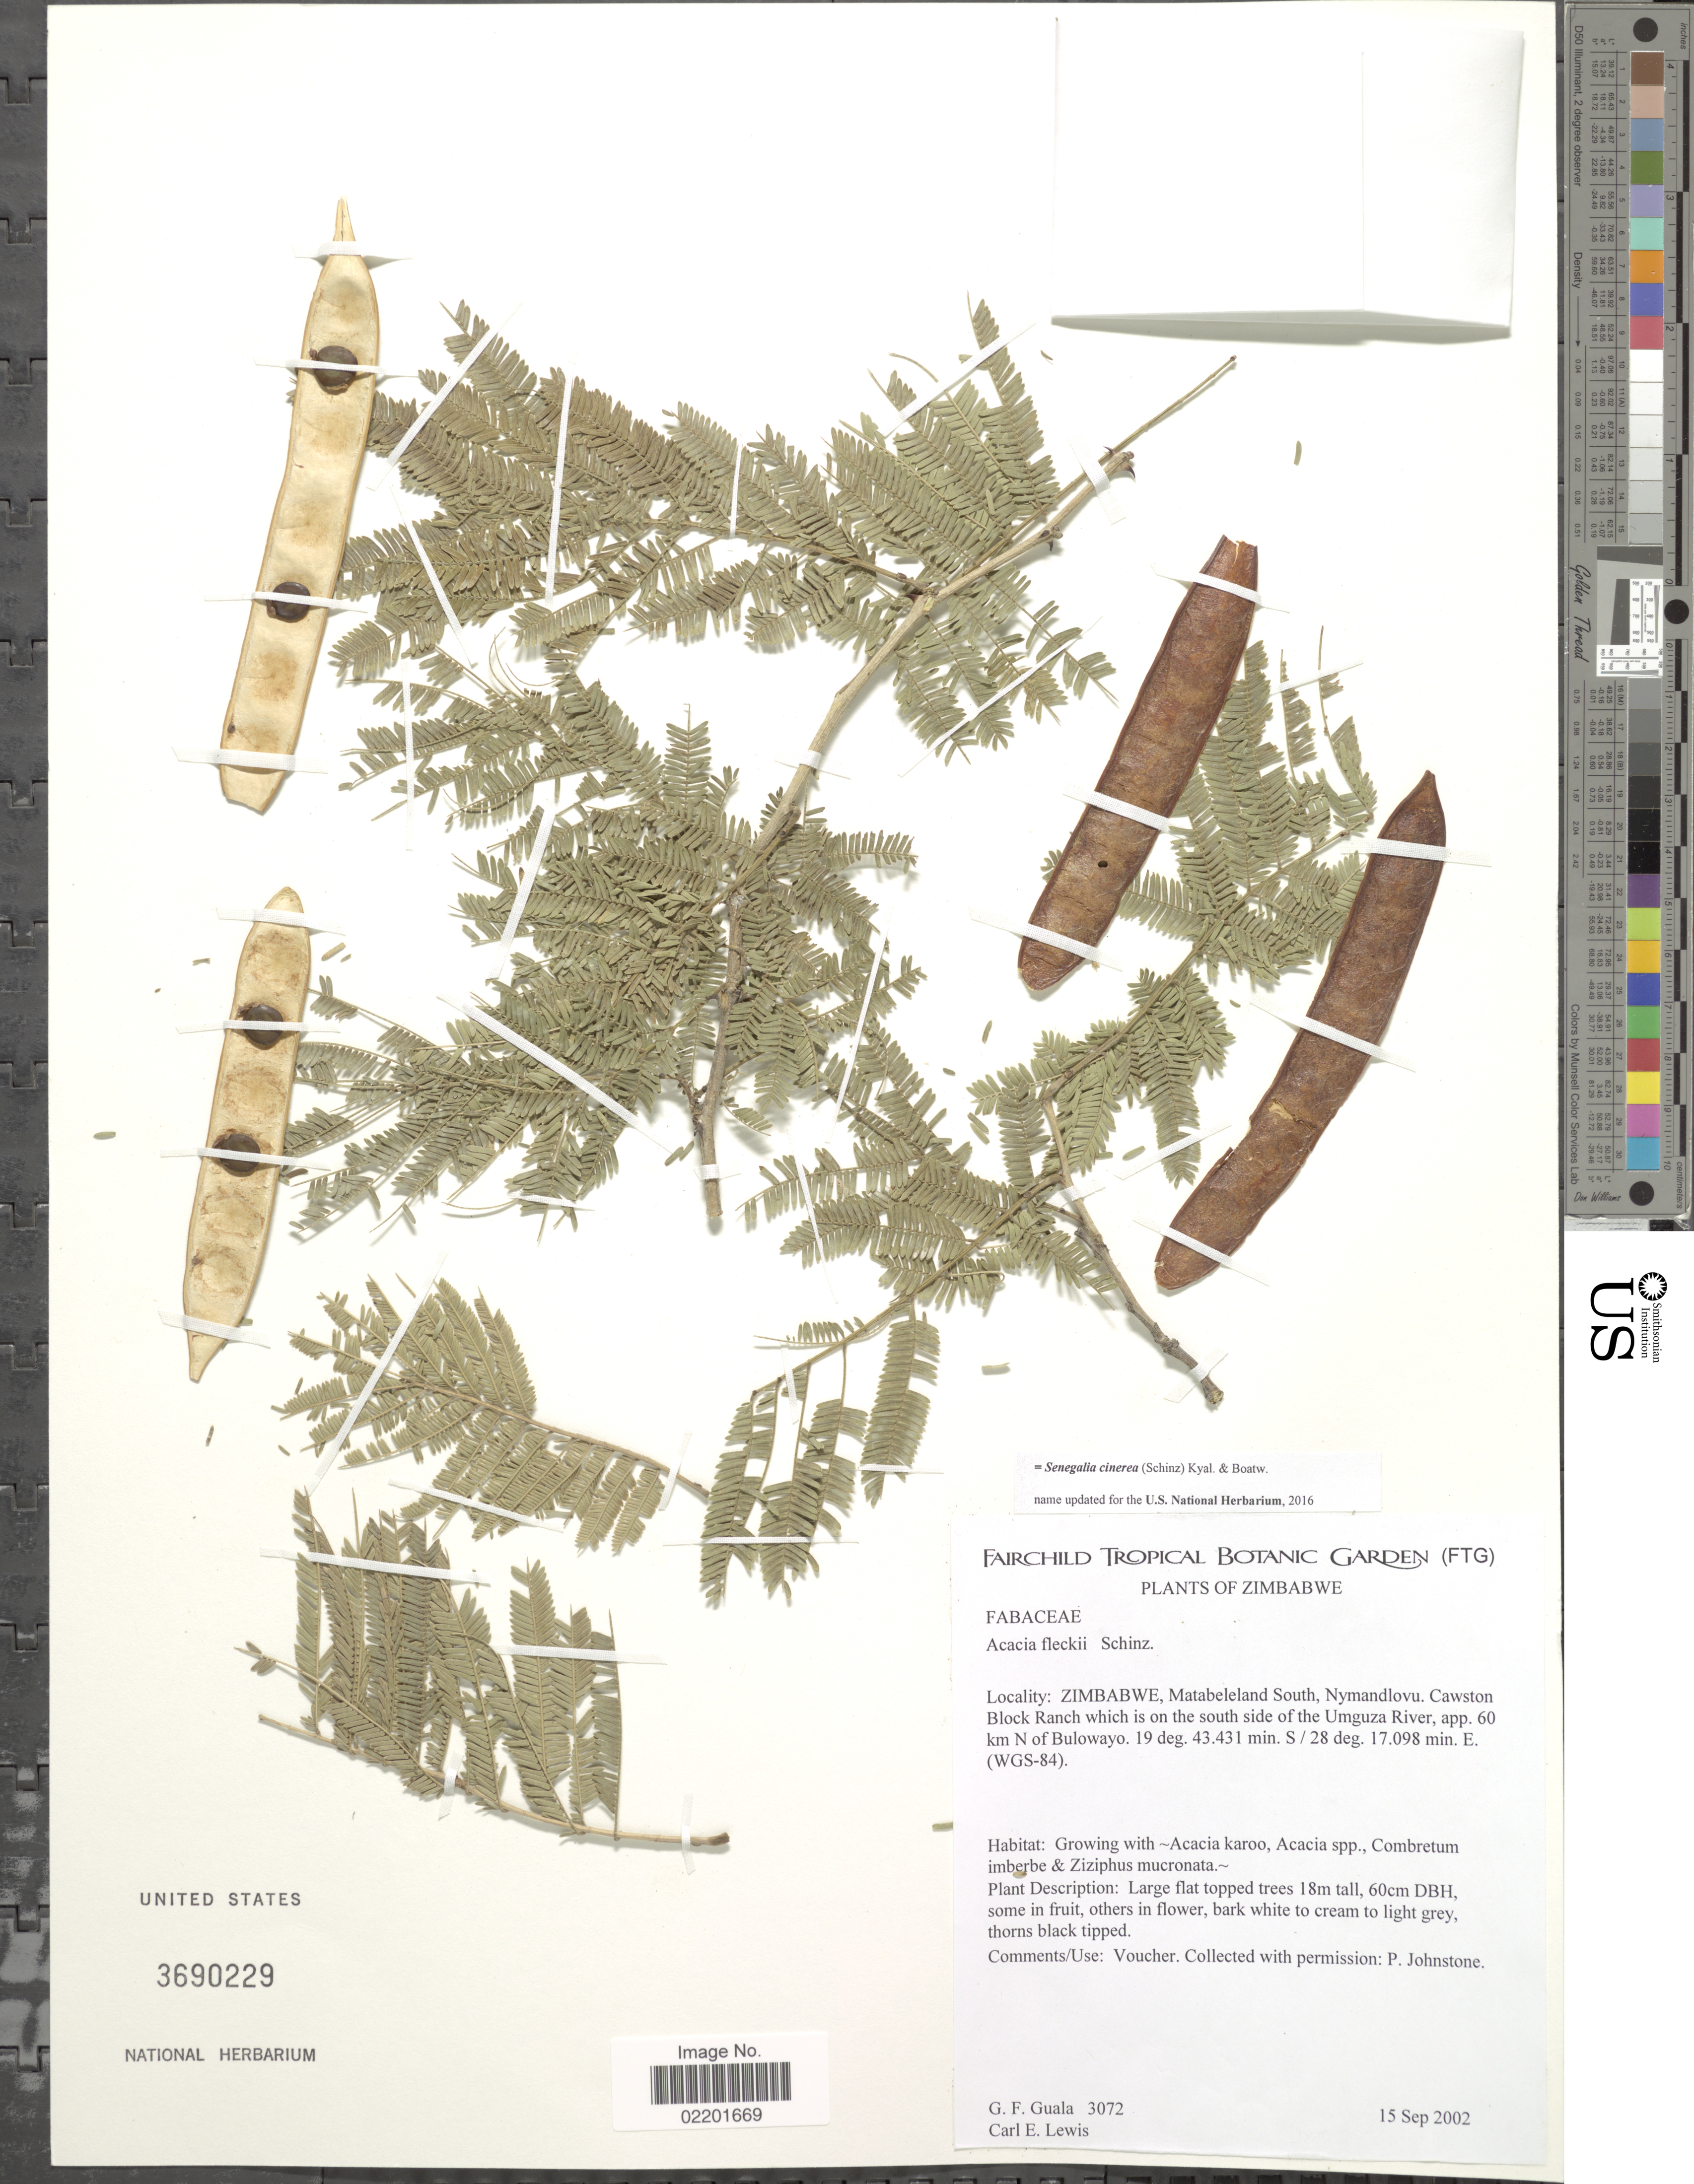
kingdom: Plantae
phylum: Tracheophyta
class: Magnoliopsida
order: Fabales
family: Fabaceae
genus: Senegalia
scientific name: Senegalia cinerea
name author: Kyal. & Boatwr.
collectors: G. Guala & C. Lewis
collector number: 3072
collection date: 2002-09-15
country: Zimbabwe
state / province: Matabeleland South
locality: Nymandlovu, Cawtson Block Ranch which is on the south side of the Umguza River, app. 50 km N of Bulowayo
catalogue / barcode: US 3690229